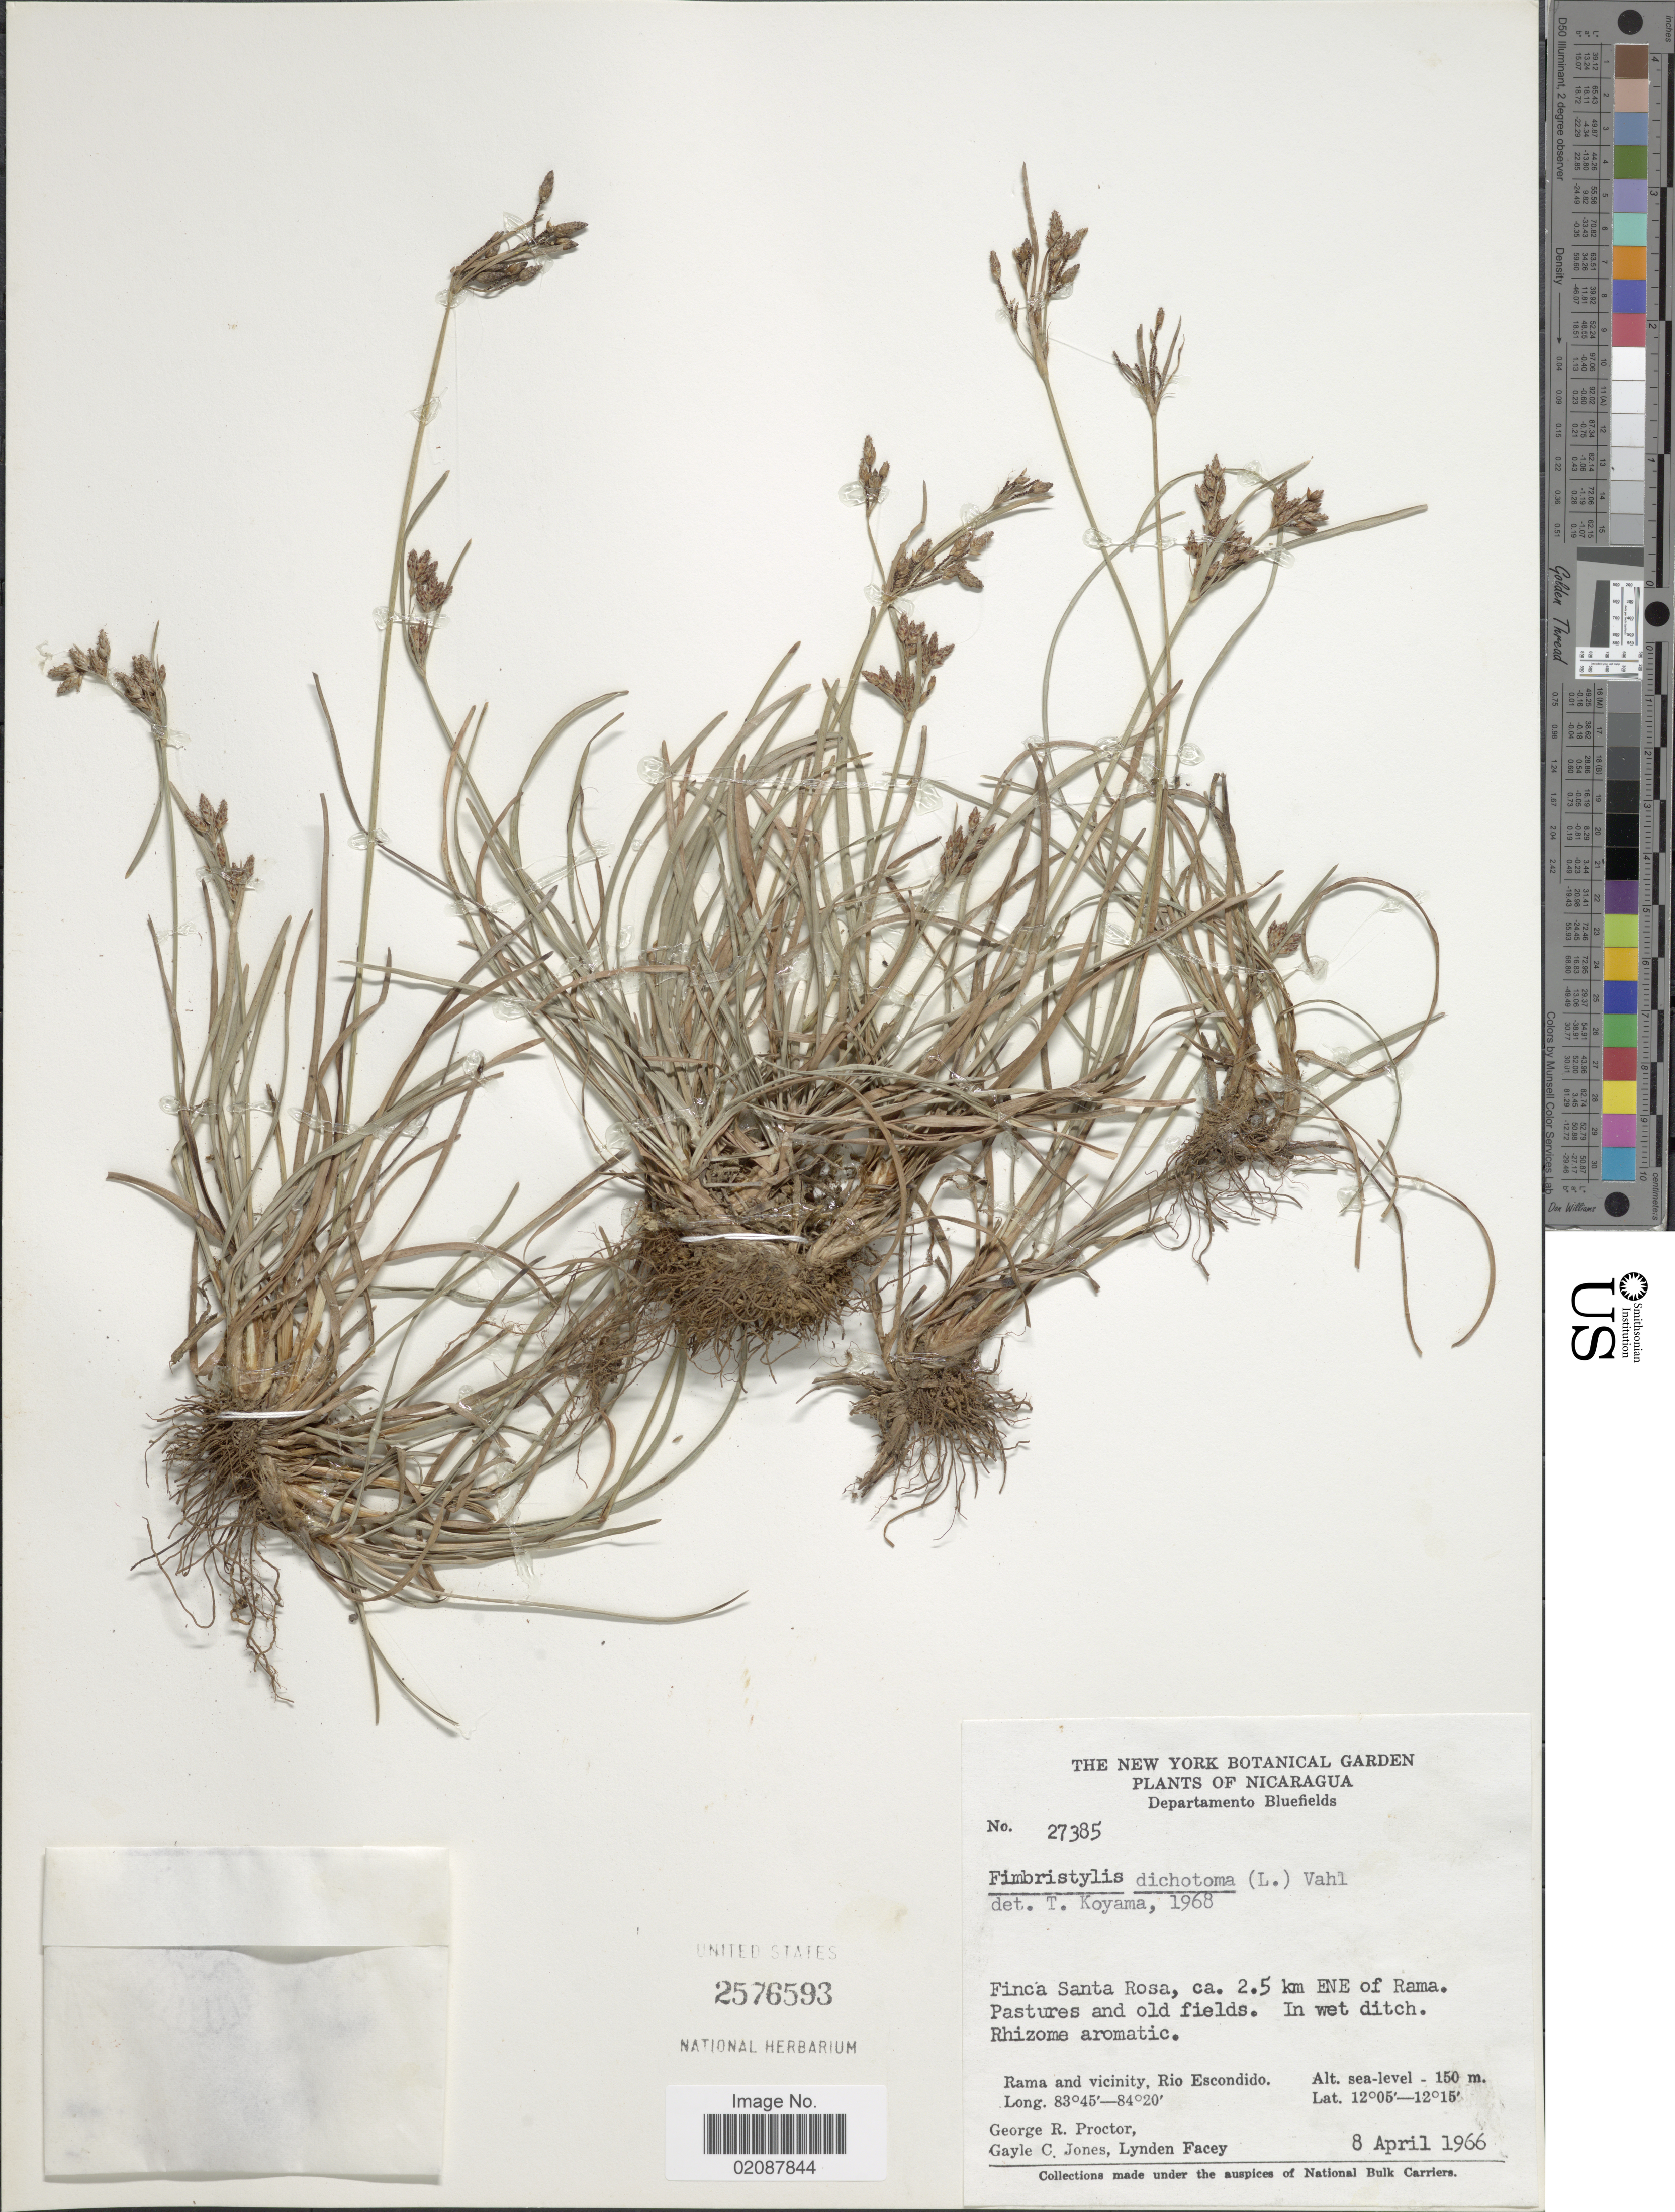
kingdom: Plantae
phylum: Tracheophyta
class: Liliopsida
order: Poales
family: Cyperaceae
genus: Fimbristylis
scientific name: Fimbristylis dichotoma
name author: (L.) Vahl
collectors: G. R. Proctor, G. C. Jones & L. Facey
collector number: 27385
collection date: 1966-04-08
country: Nicaragua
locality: Departamento Bluefields. Finca Santa Rosa, ca. 2.5 km ENE of Rama. Rama and vicinity, Rio Escondido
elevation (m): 150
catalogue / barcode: US 2576593